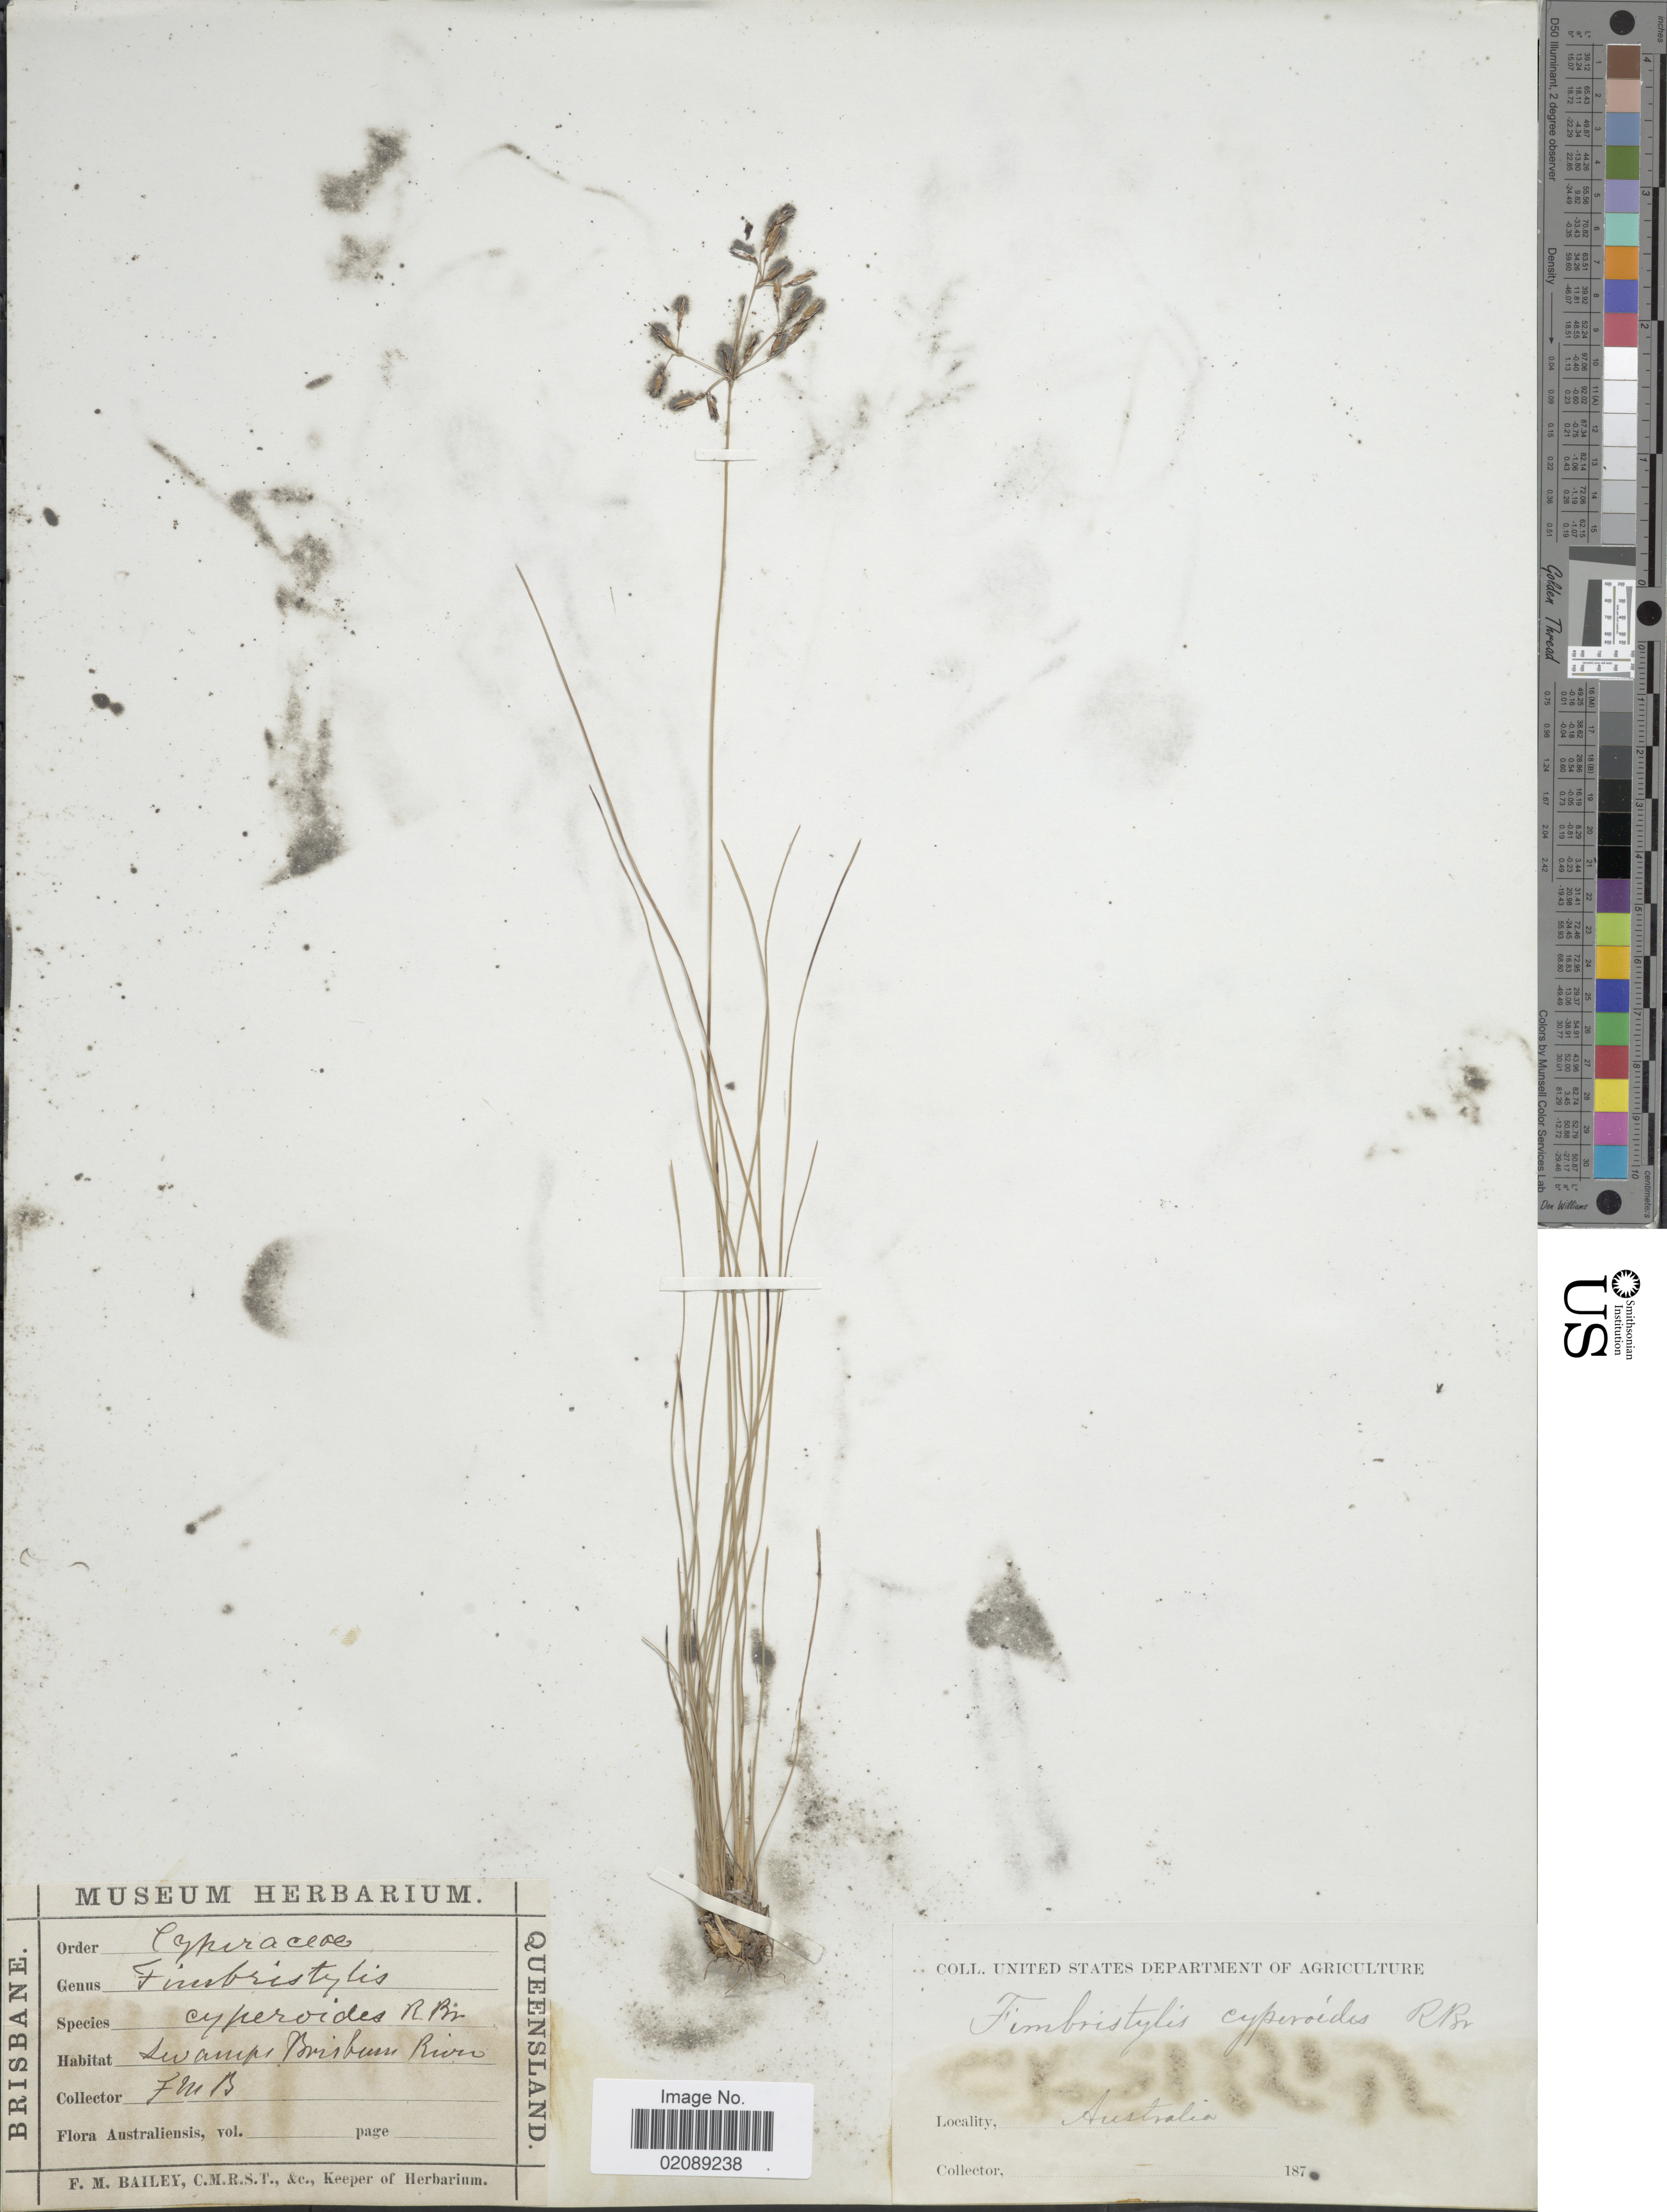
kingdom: Plantae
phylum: Tracheophyta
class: Liliopsida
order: Poales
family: Cyperaceae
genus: Fimbristylis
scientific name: Fimbristylis cinnamometorum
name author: (Vahl) Kunth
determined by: Strong, Mark T., (BOT), Smithsonian Institution - National Museum of Natural History (UNITED STATES)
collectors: F. M. Bailey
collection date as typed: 187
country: Australia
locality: Brisbane River